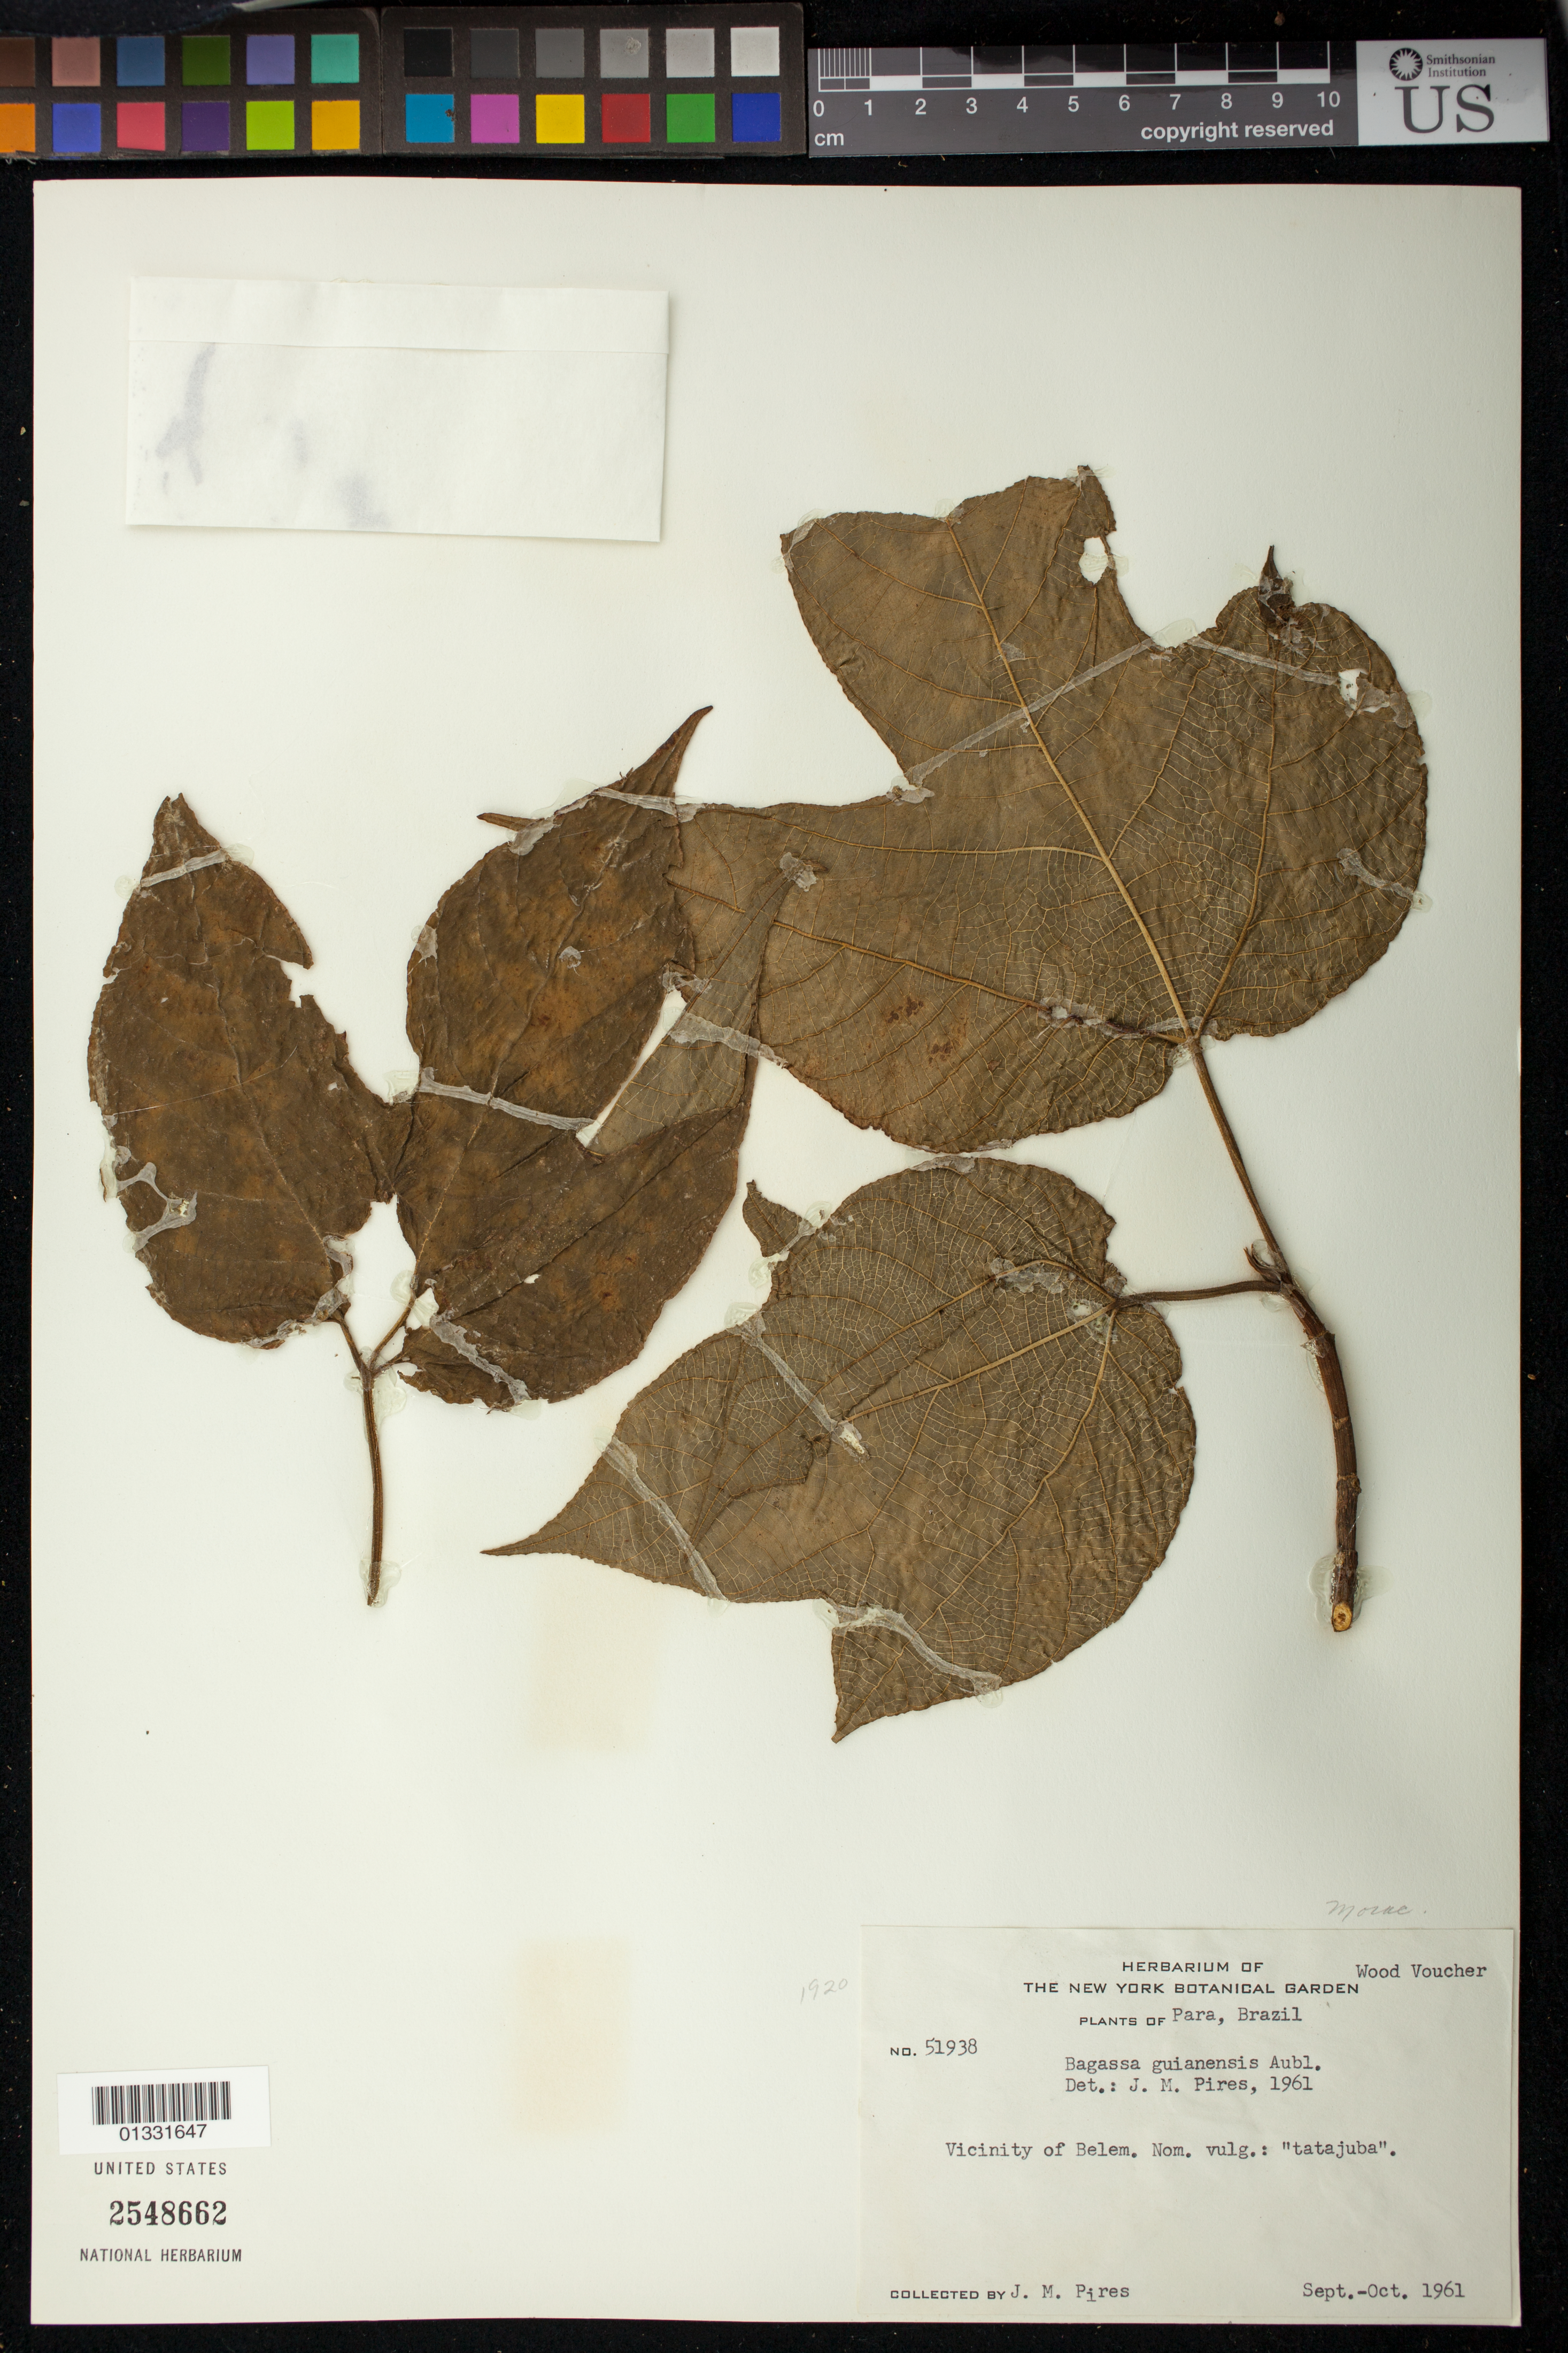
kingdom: Plantae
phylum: Tracheophyta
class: Magnoliopsida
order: Rosales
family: Moraceae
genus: Bagassa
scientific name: Bagassa guianensis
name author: Aubl.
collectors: J. M. Pires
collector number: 51938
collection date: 1961-10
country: Brazil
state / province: Pará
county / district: Belém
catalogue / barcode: US 2548662